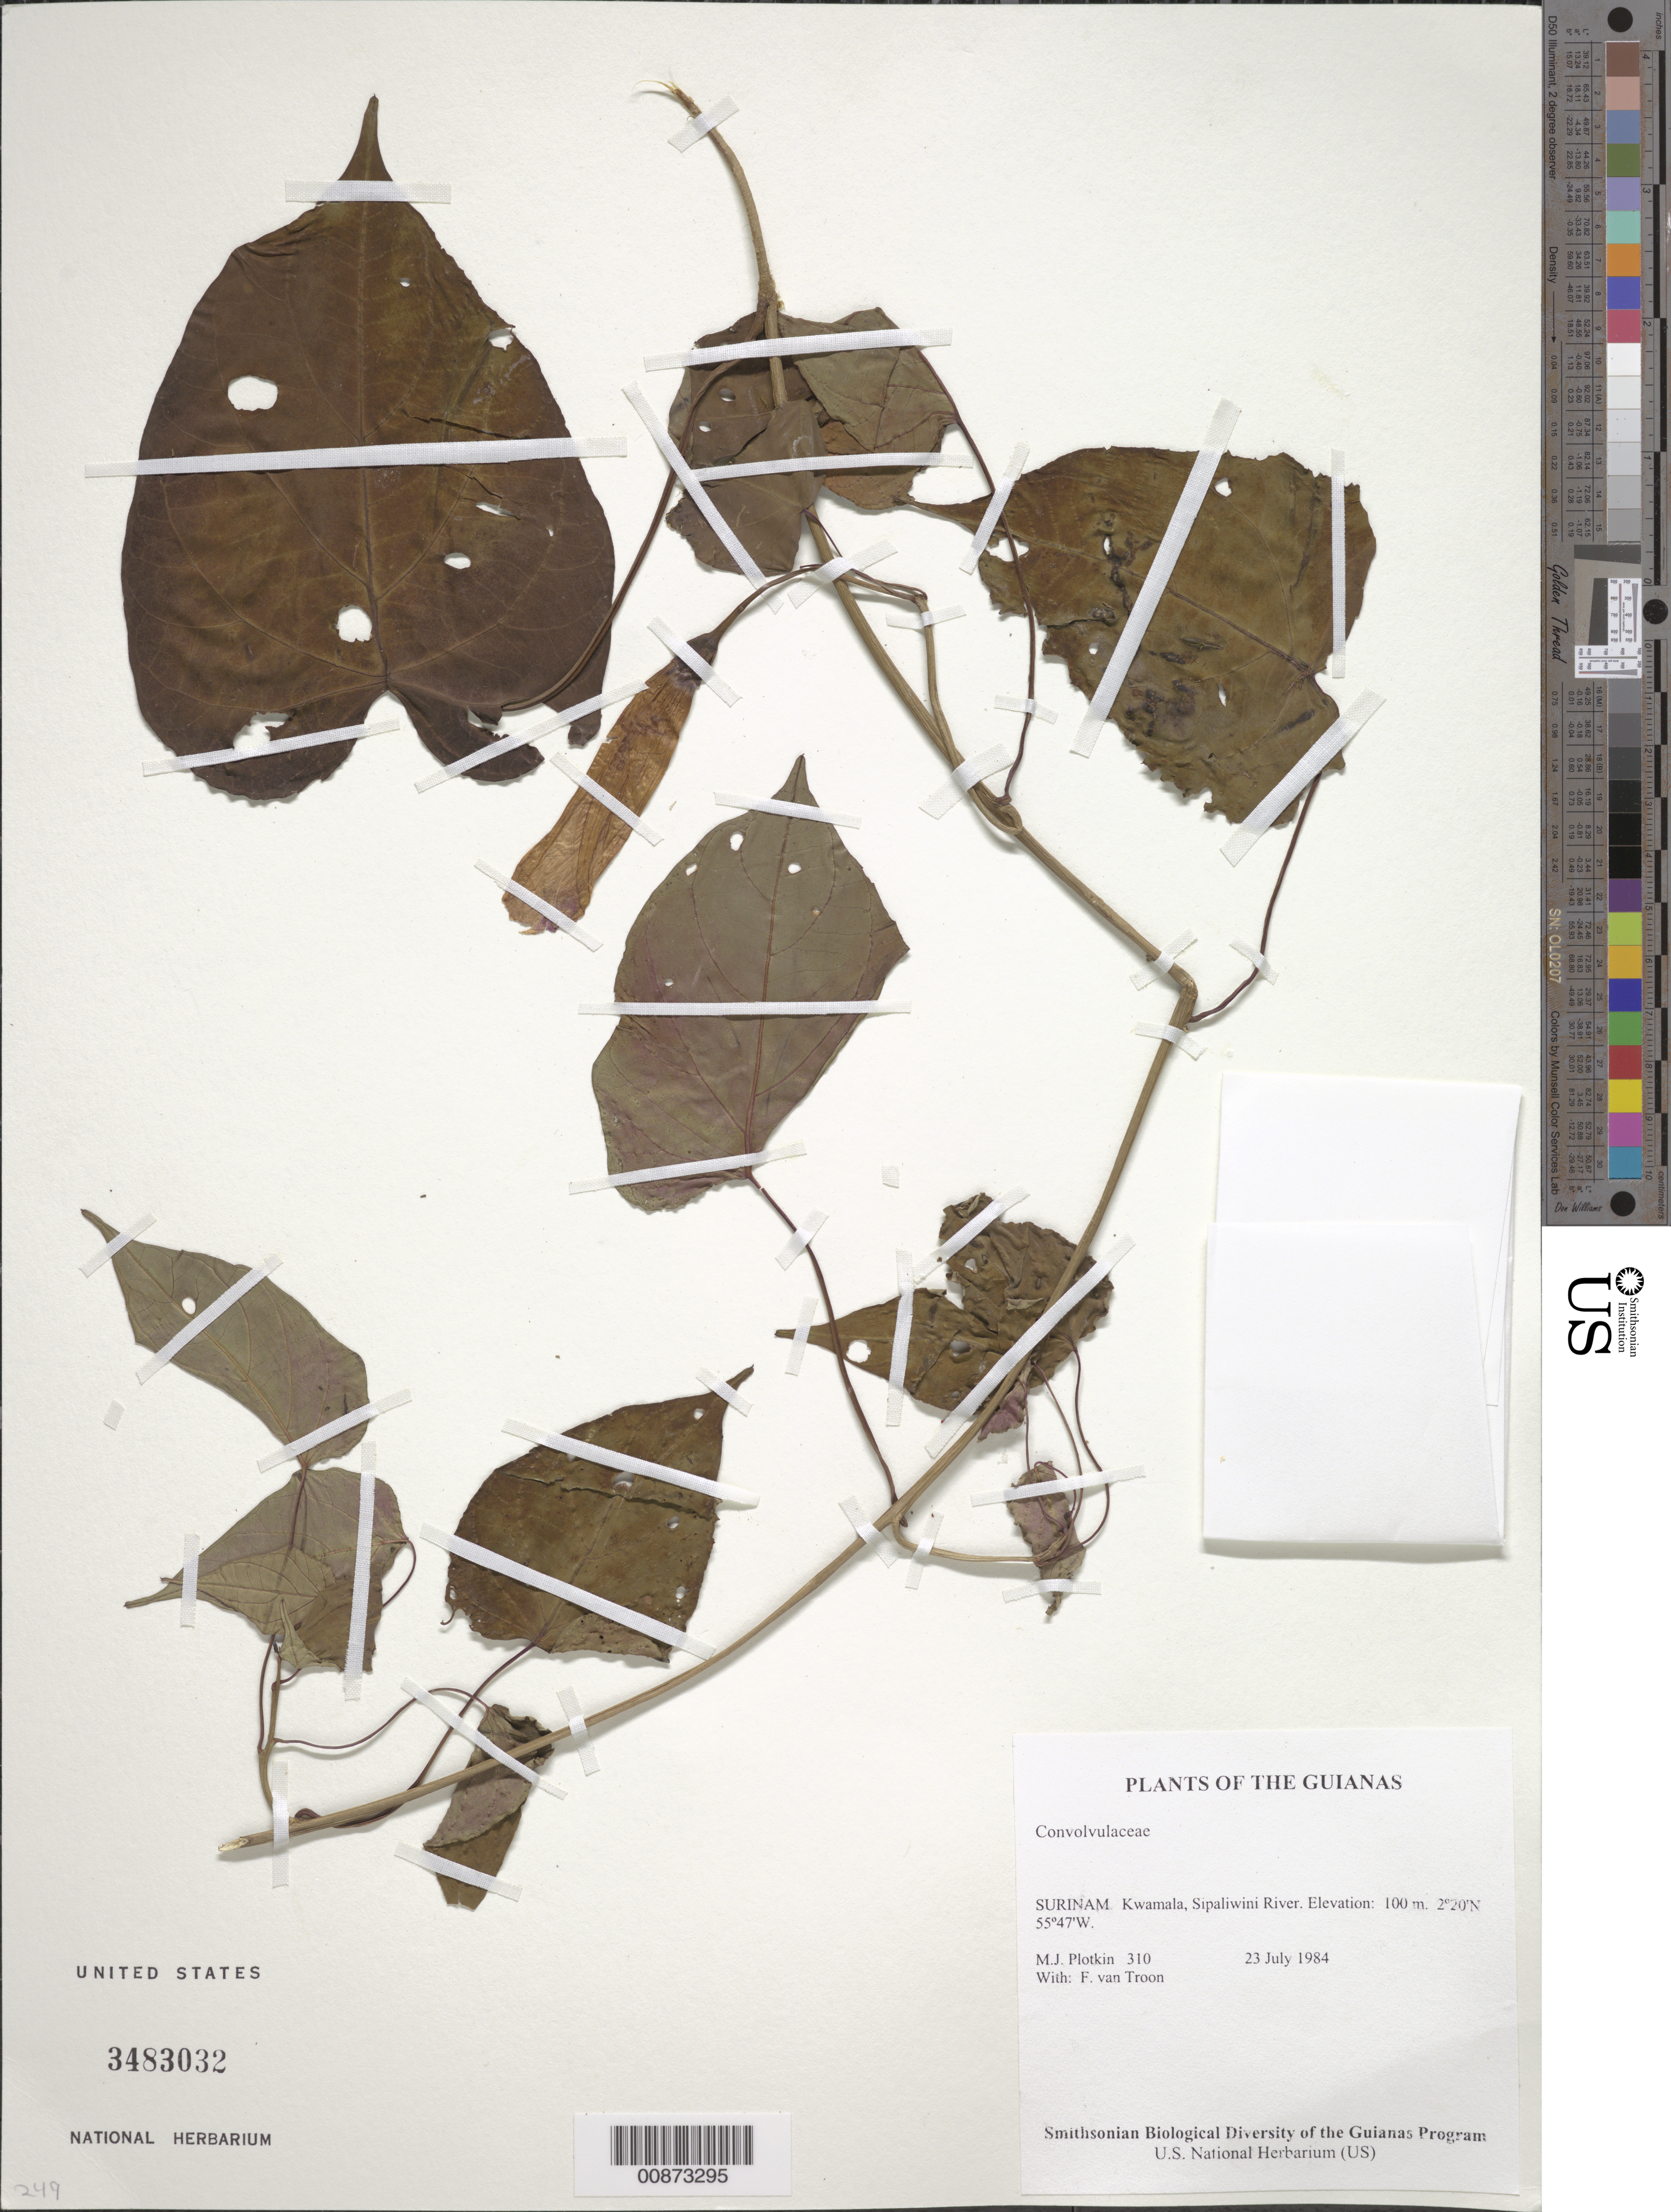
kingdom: Plantae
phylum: Tracheophyta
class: Magnoliopsida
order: Solanales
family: Convolvulaceae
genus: Ipomoea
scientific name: Ipomoea sp.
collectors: M. Plotkin & F. Van Troon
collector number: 310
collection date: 1984-07-23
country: Suriname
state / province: Sipaliwini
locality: Guianas. Kwamala, Sipaliwini River.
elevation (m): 100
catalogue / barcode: US 3483032